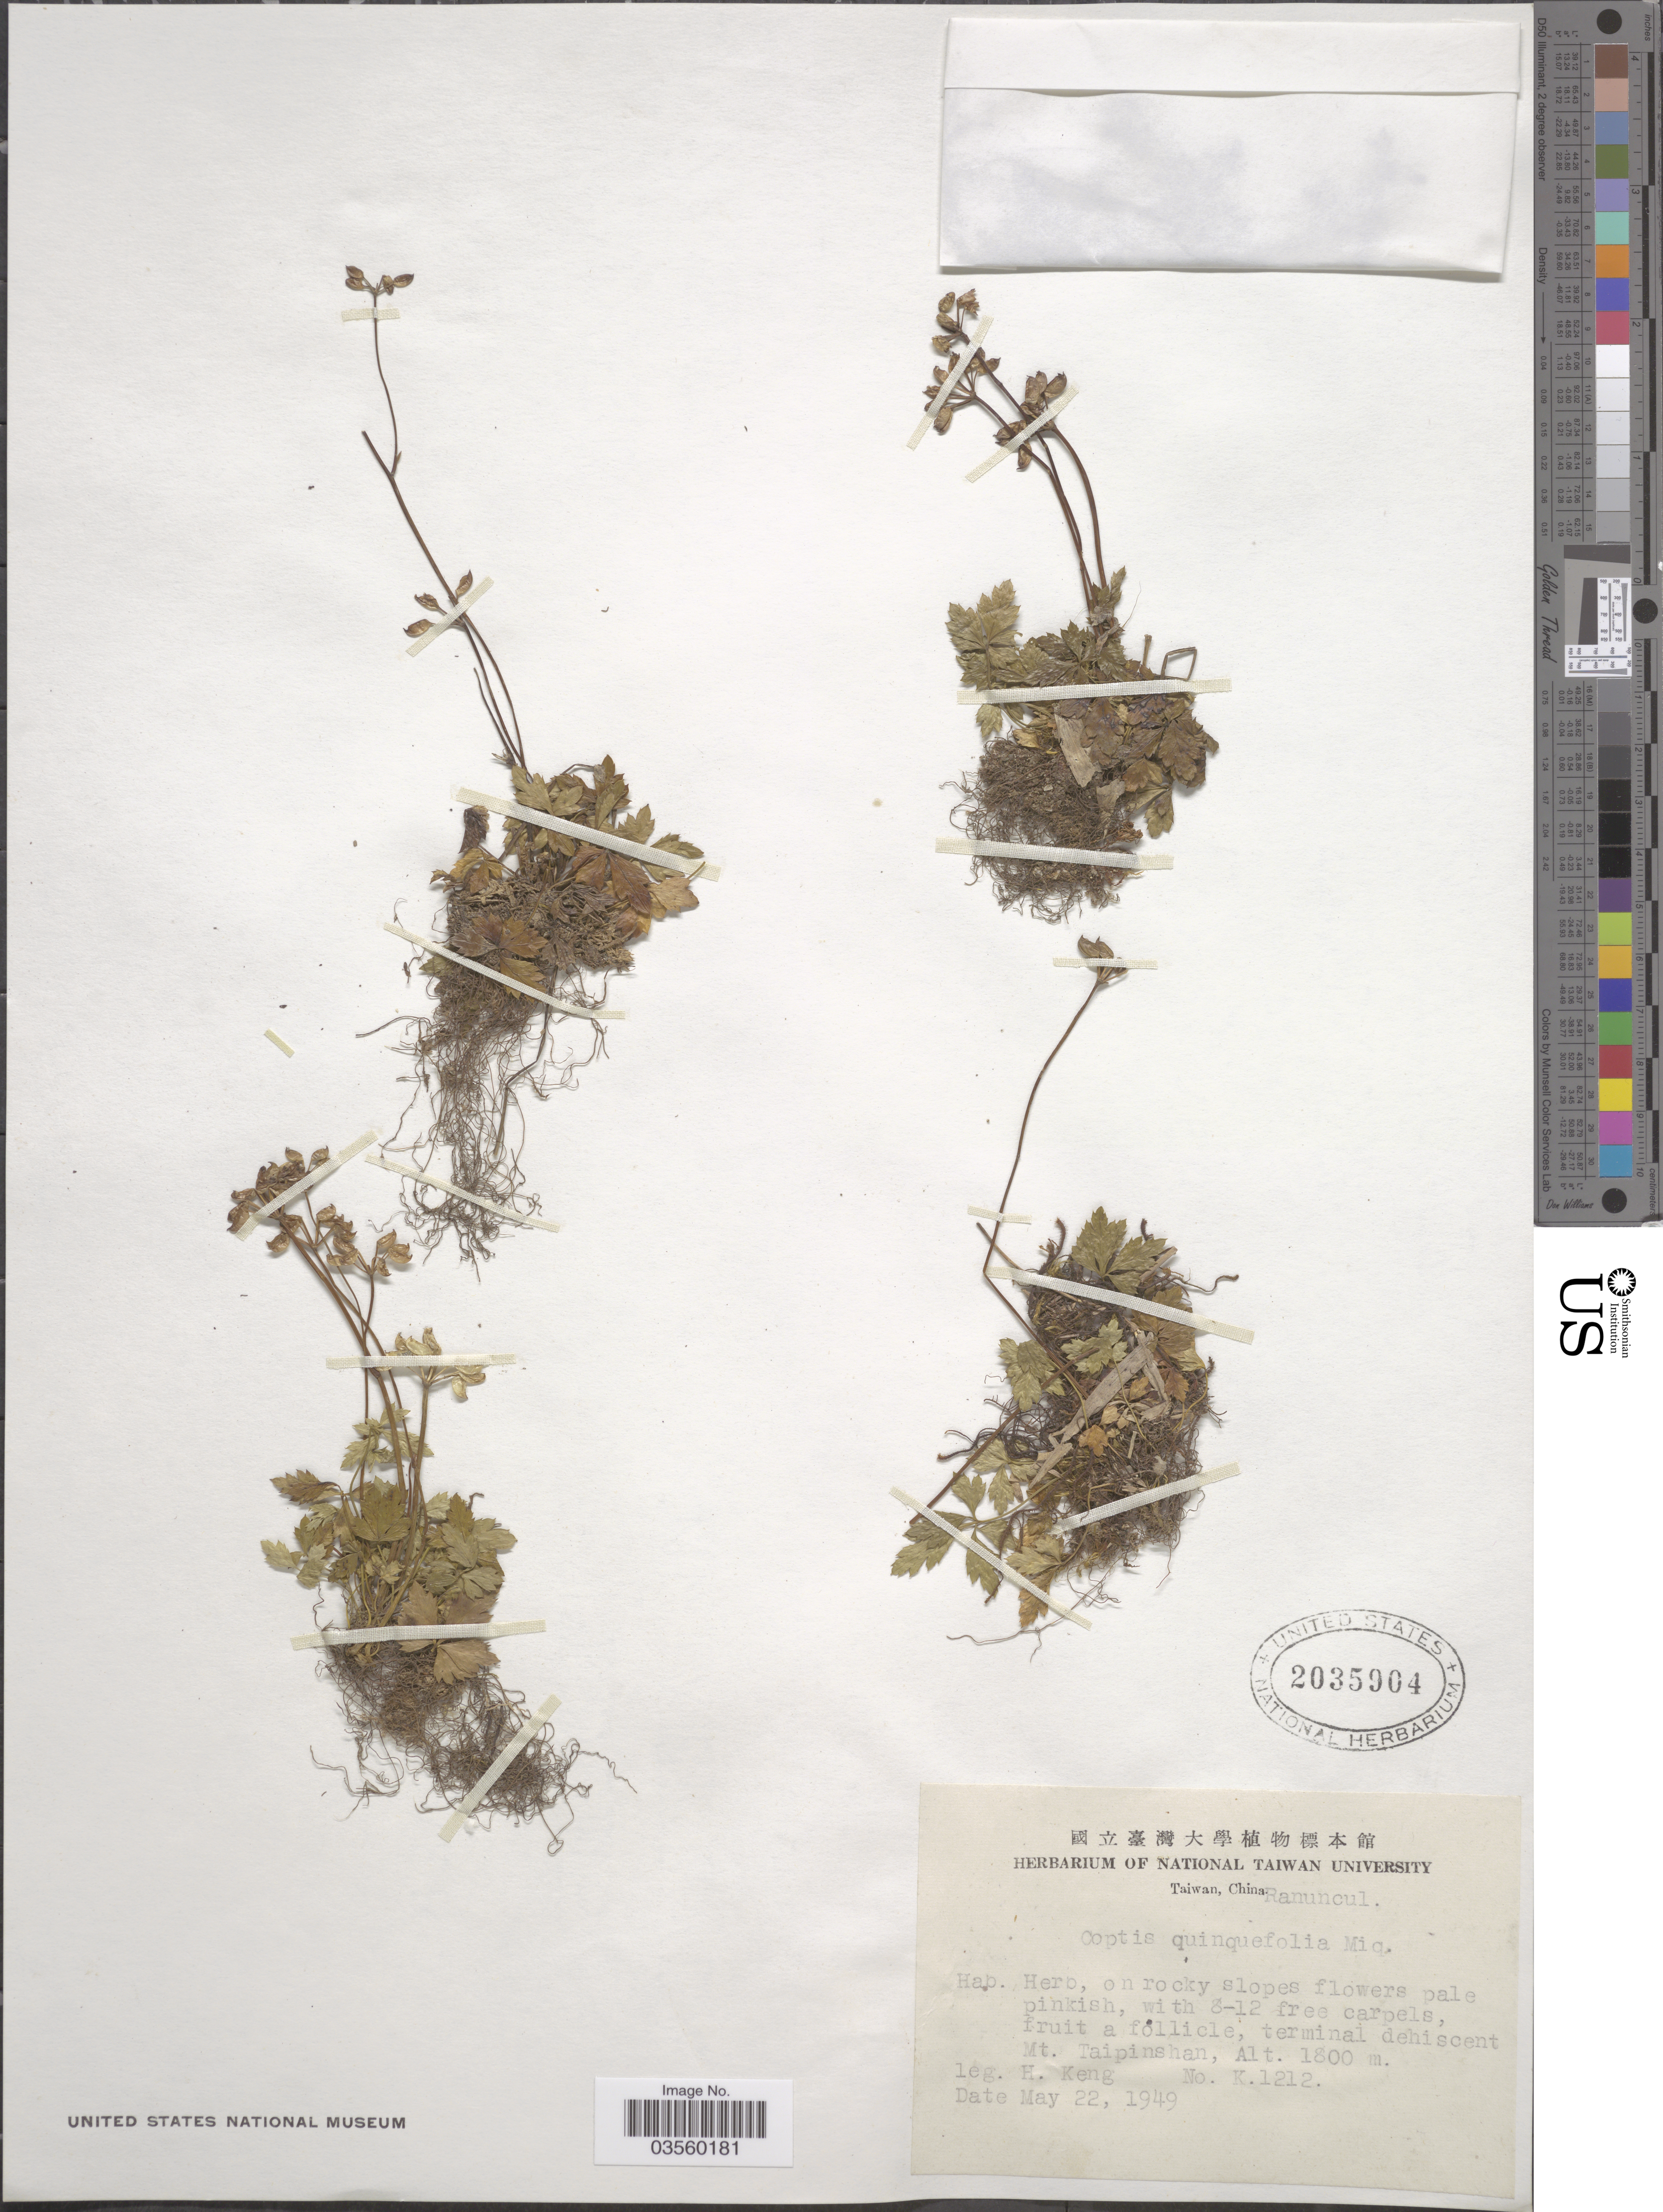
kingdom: Plantae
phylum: Tracheophyta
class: Magnoliopsida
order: Ranunculales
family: Ranunculaceae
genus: Coptis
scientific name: Coptis quinquefolia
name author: Miq.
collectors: H. Keng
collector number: K1212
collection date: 1949-05-22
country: Taiwan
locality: Mt. Taipinshan.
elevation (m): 1800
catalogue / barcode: US 2035904